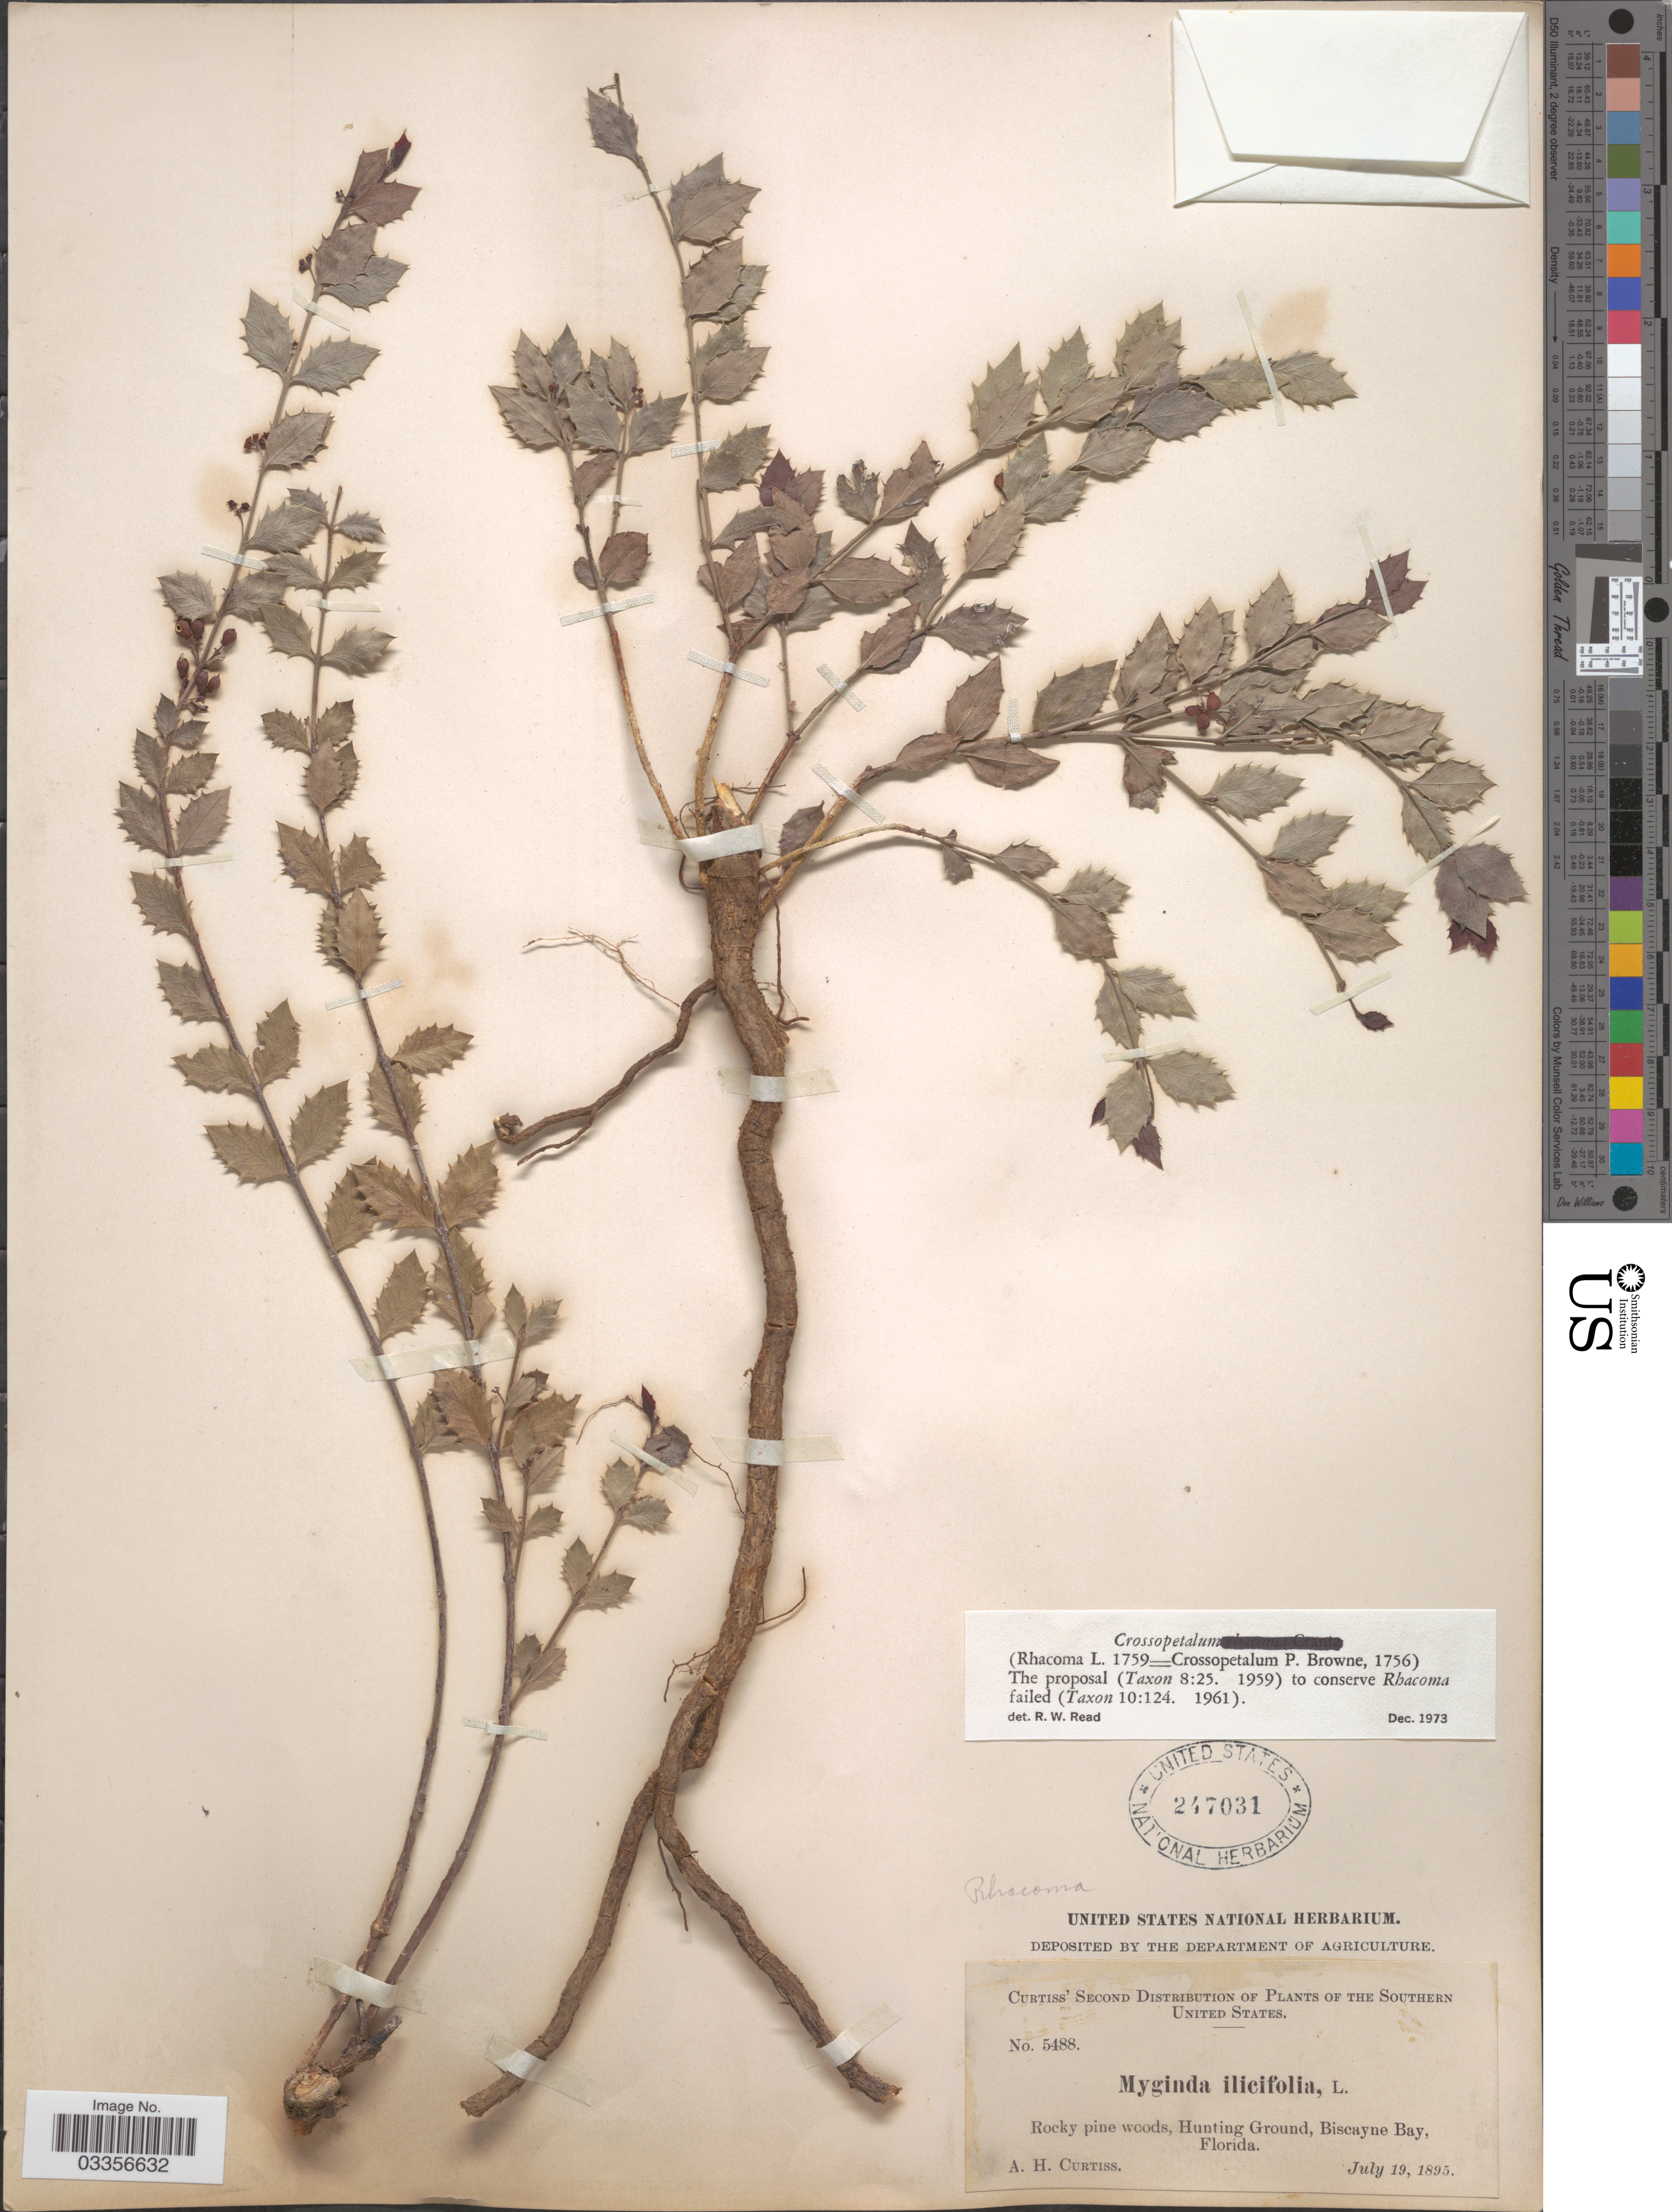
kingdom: Plantae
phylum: Tracheophyta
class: Magnoliopsida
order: Celastrales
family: Celastraceae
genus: Crossopetalum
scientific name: Crossopetalum ilicifolium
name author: (Poir.) Kuntze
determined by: Strong, Mark T., (BOT), Smithsonian Institution - National Museum of Natural History (UNITED STATES)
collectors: A. H. Curtiss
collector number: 5488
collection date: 1895-07-19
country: United States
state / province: Florida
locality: The Southern United States, Hunting Ground, Biscayne Bay.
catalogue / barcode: US 247031